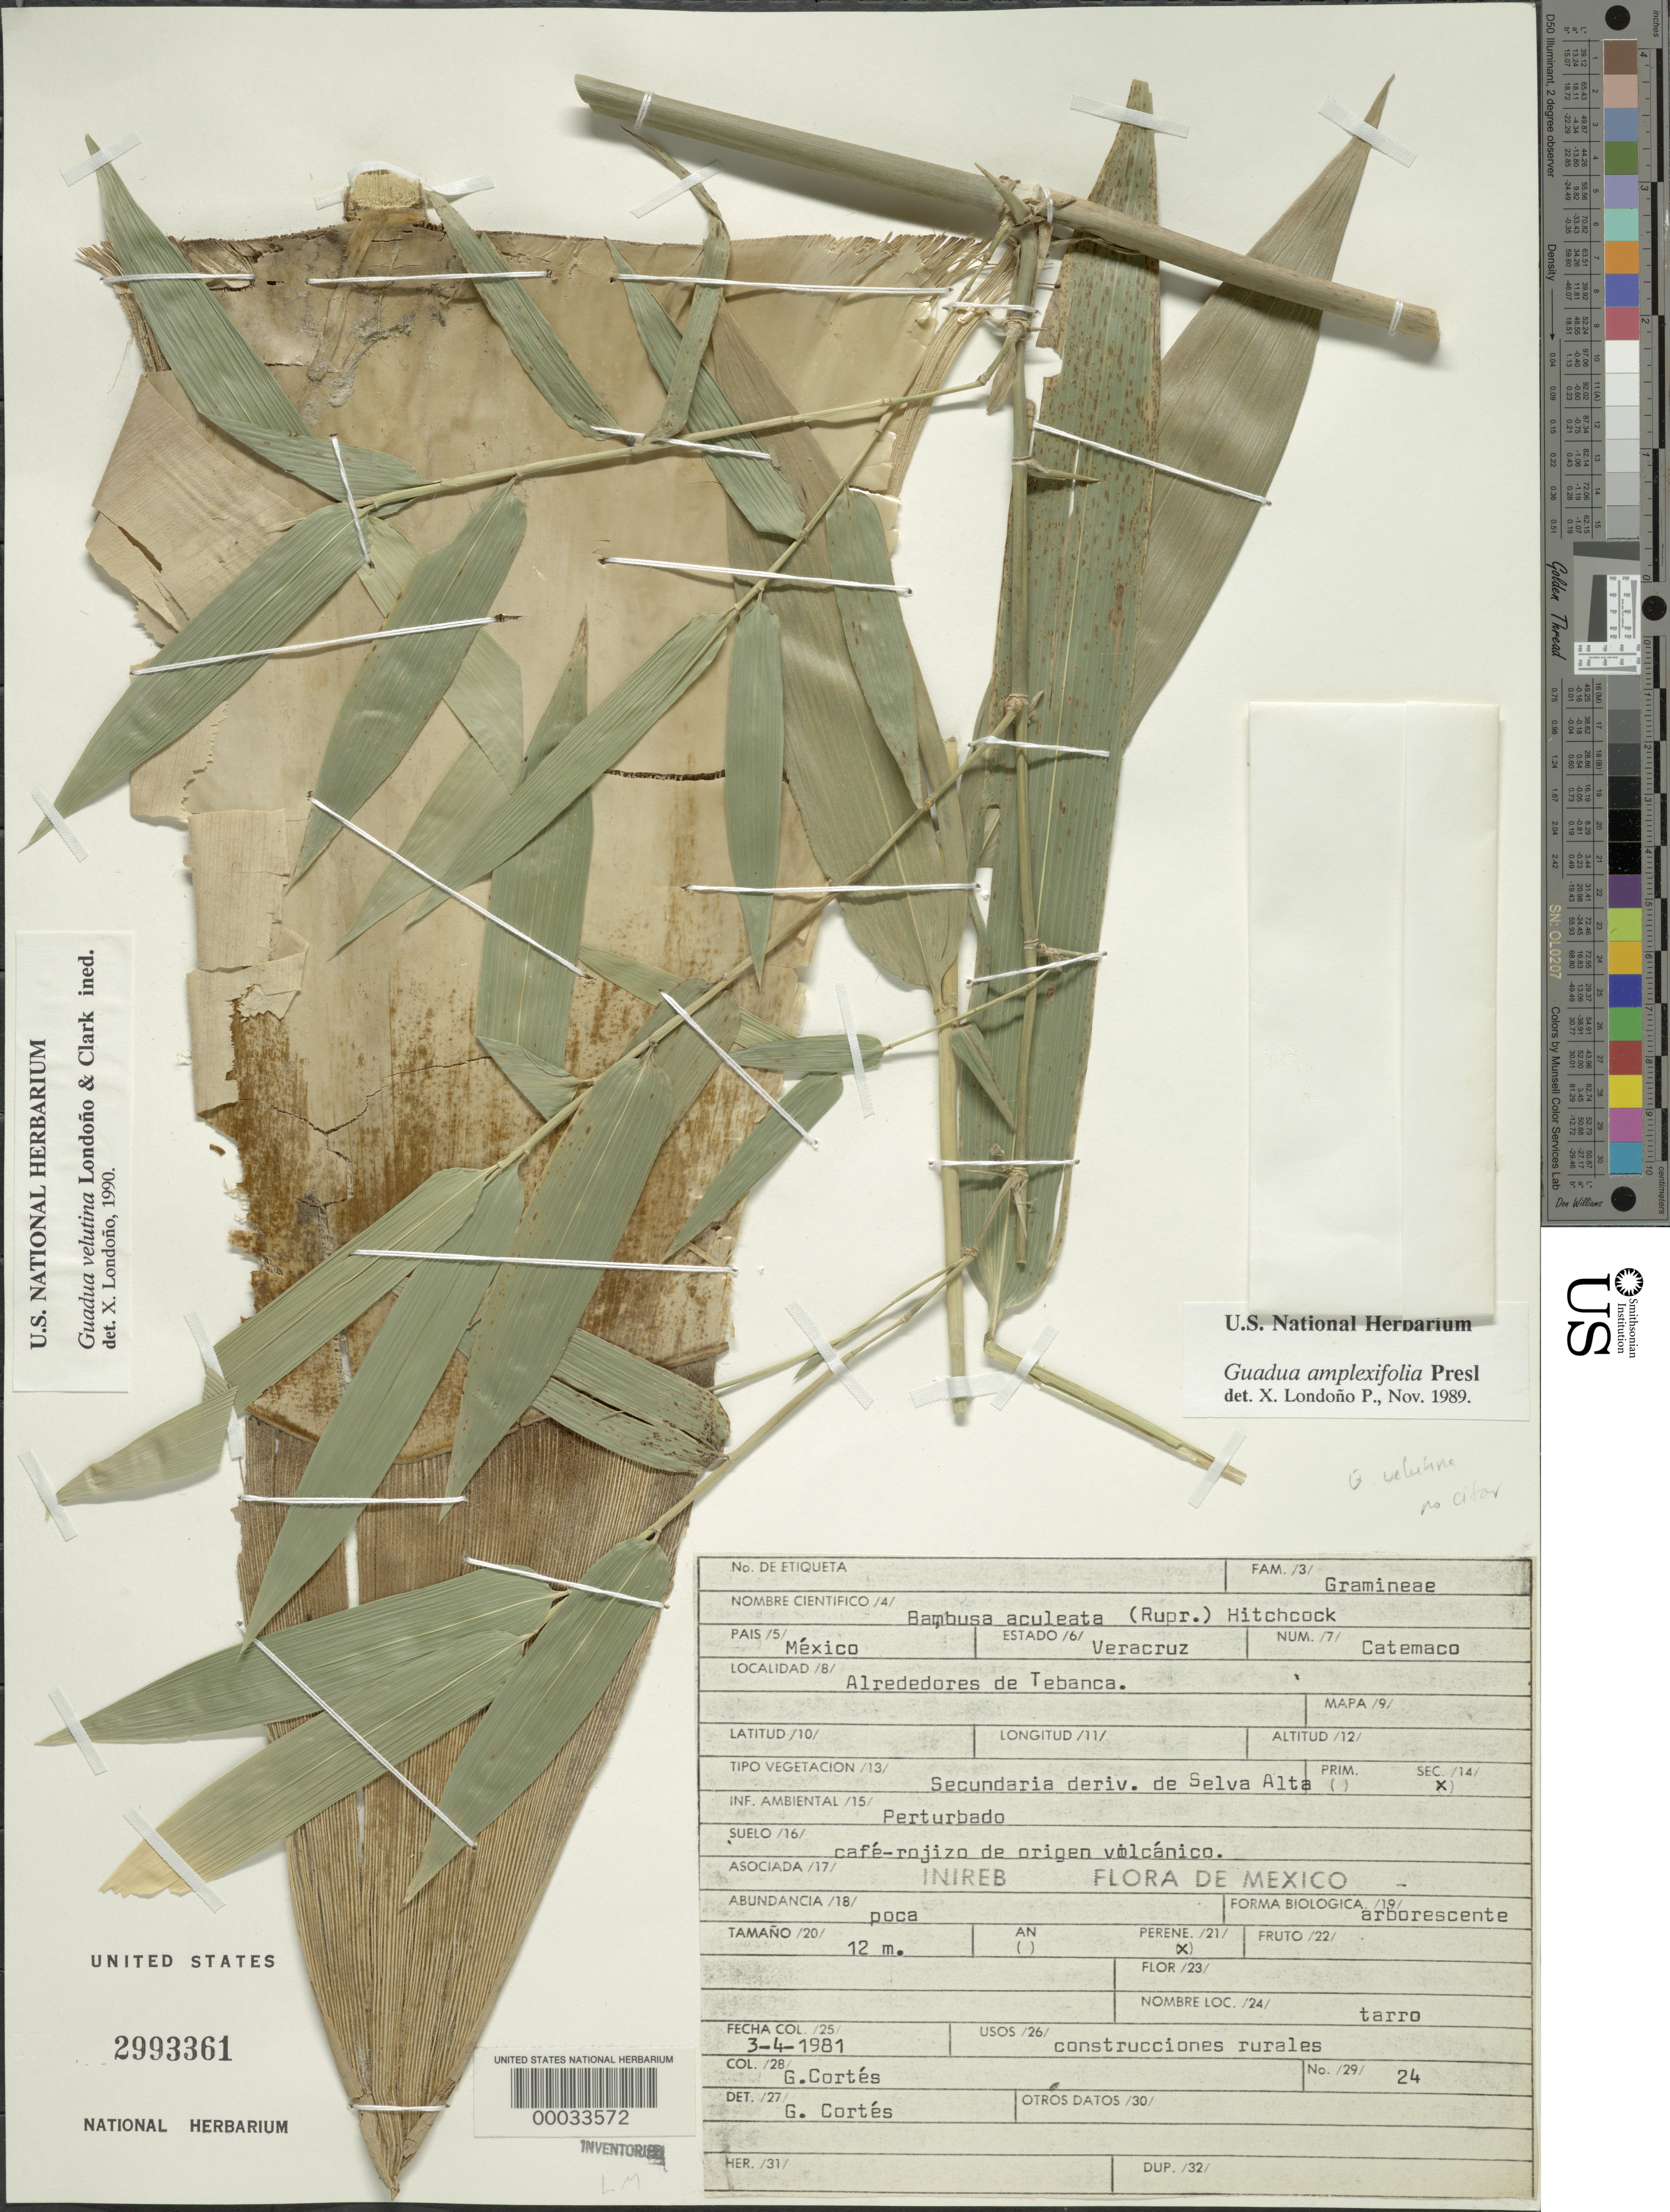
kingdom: Plantae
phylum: Tracheophyta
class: Liliopsida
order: Poales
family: Poaceae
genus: Guadua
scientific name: Guadua tuxtlensis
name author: Londoño & Ruíz-Sanchez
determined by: McMurchie, Elizabeth, (UNITED STATES)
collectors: G. Cortez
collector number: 24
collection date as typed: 03 Apr 1981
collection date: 1981-04-03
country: Mexico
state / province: Veracruz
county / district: Catemaco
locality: Alrededores de Tebanca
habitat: Secondary forest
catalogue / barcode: US 2993361